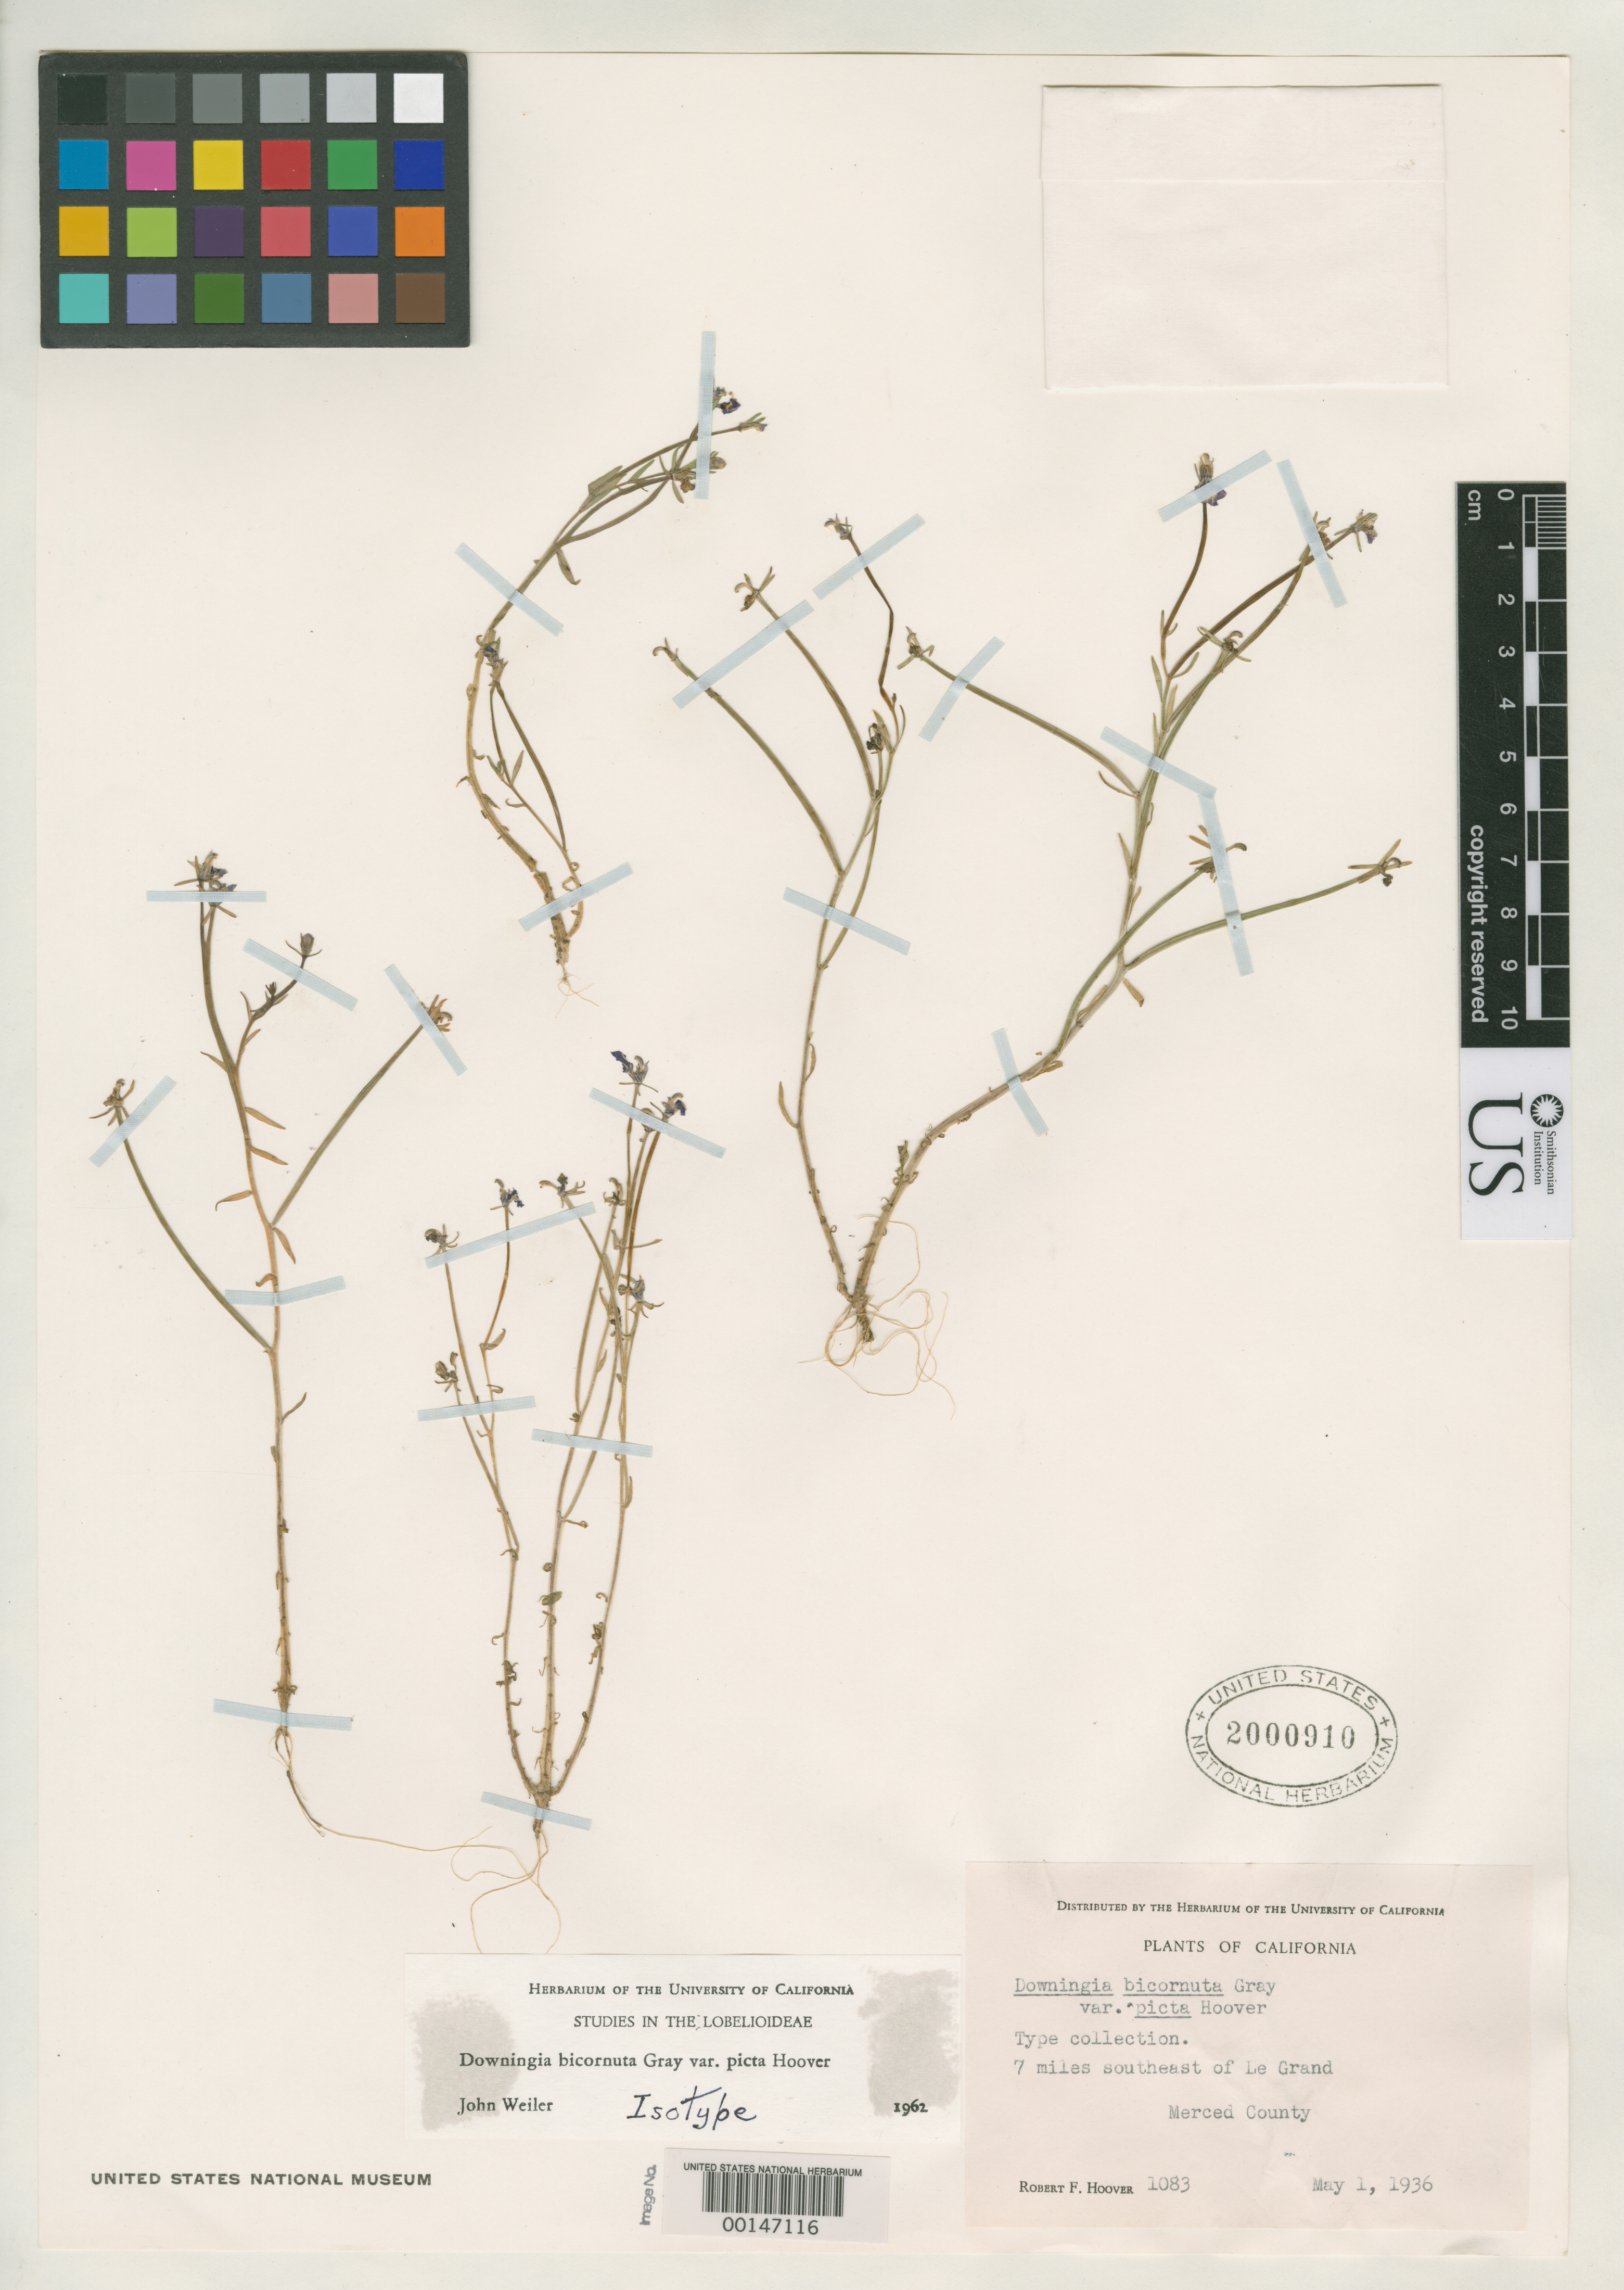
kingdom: Plantae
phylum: Tracheophyta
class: Magnoliopsida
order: Asterales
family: Campanulaceae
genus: Downingia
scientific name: Downingia bicornuta var. picta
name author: Hoover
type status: Isotype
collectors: R. F. Hoover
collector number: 1083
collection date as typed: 01 May 1936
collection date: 1936-05-01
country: United States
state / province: California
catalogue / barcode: US 2000910